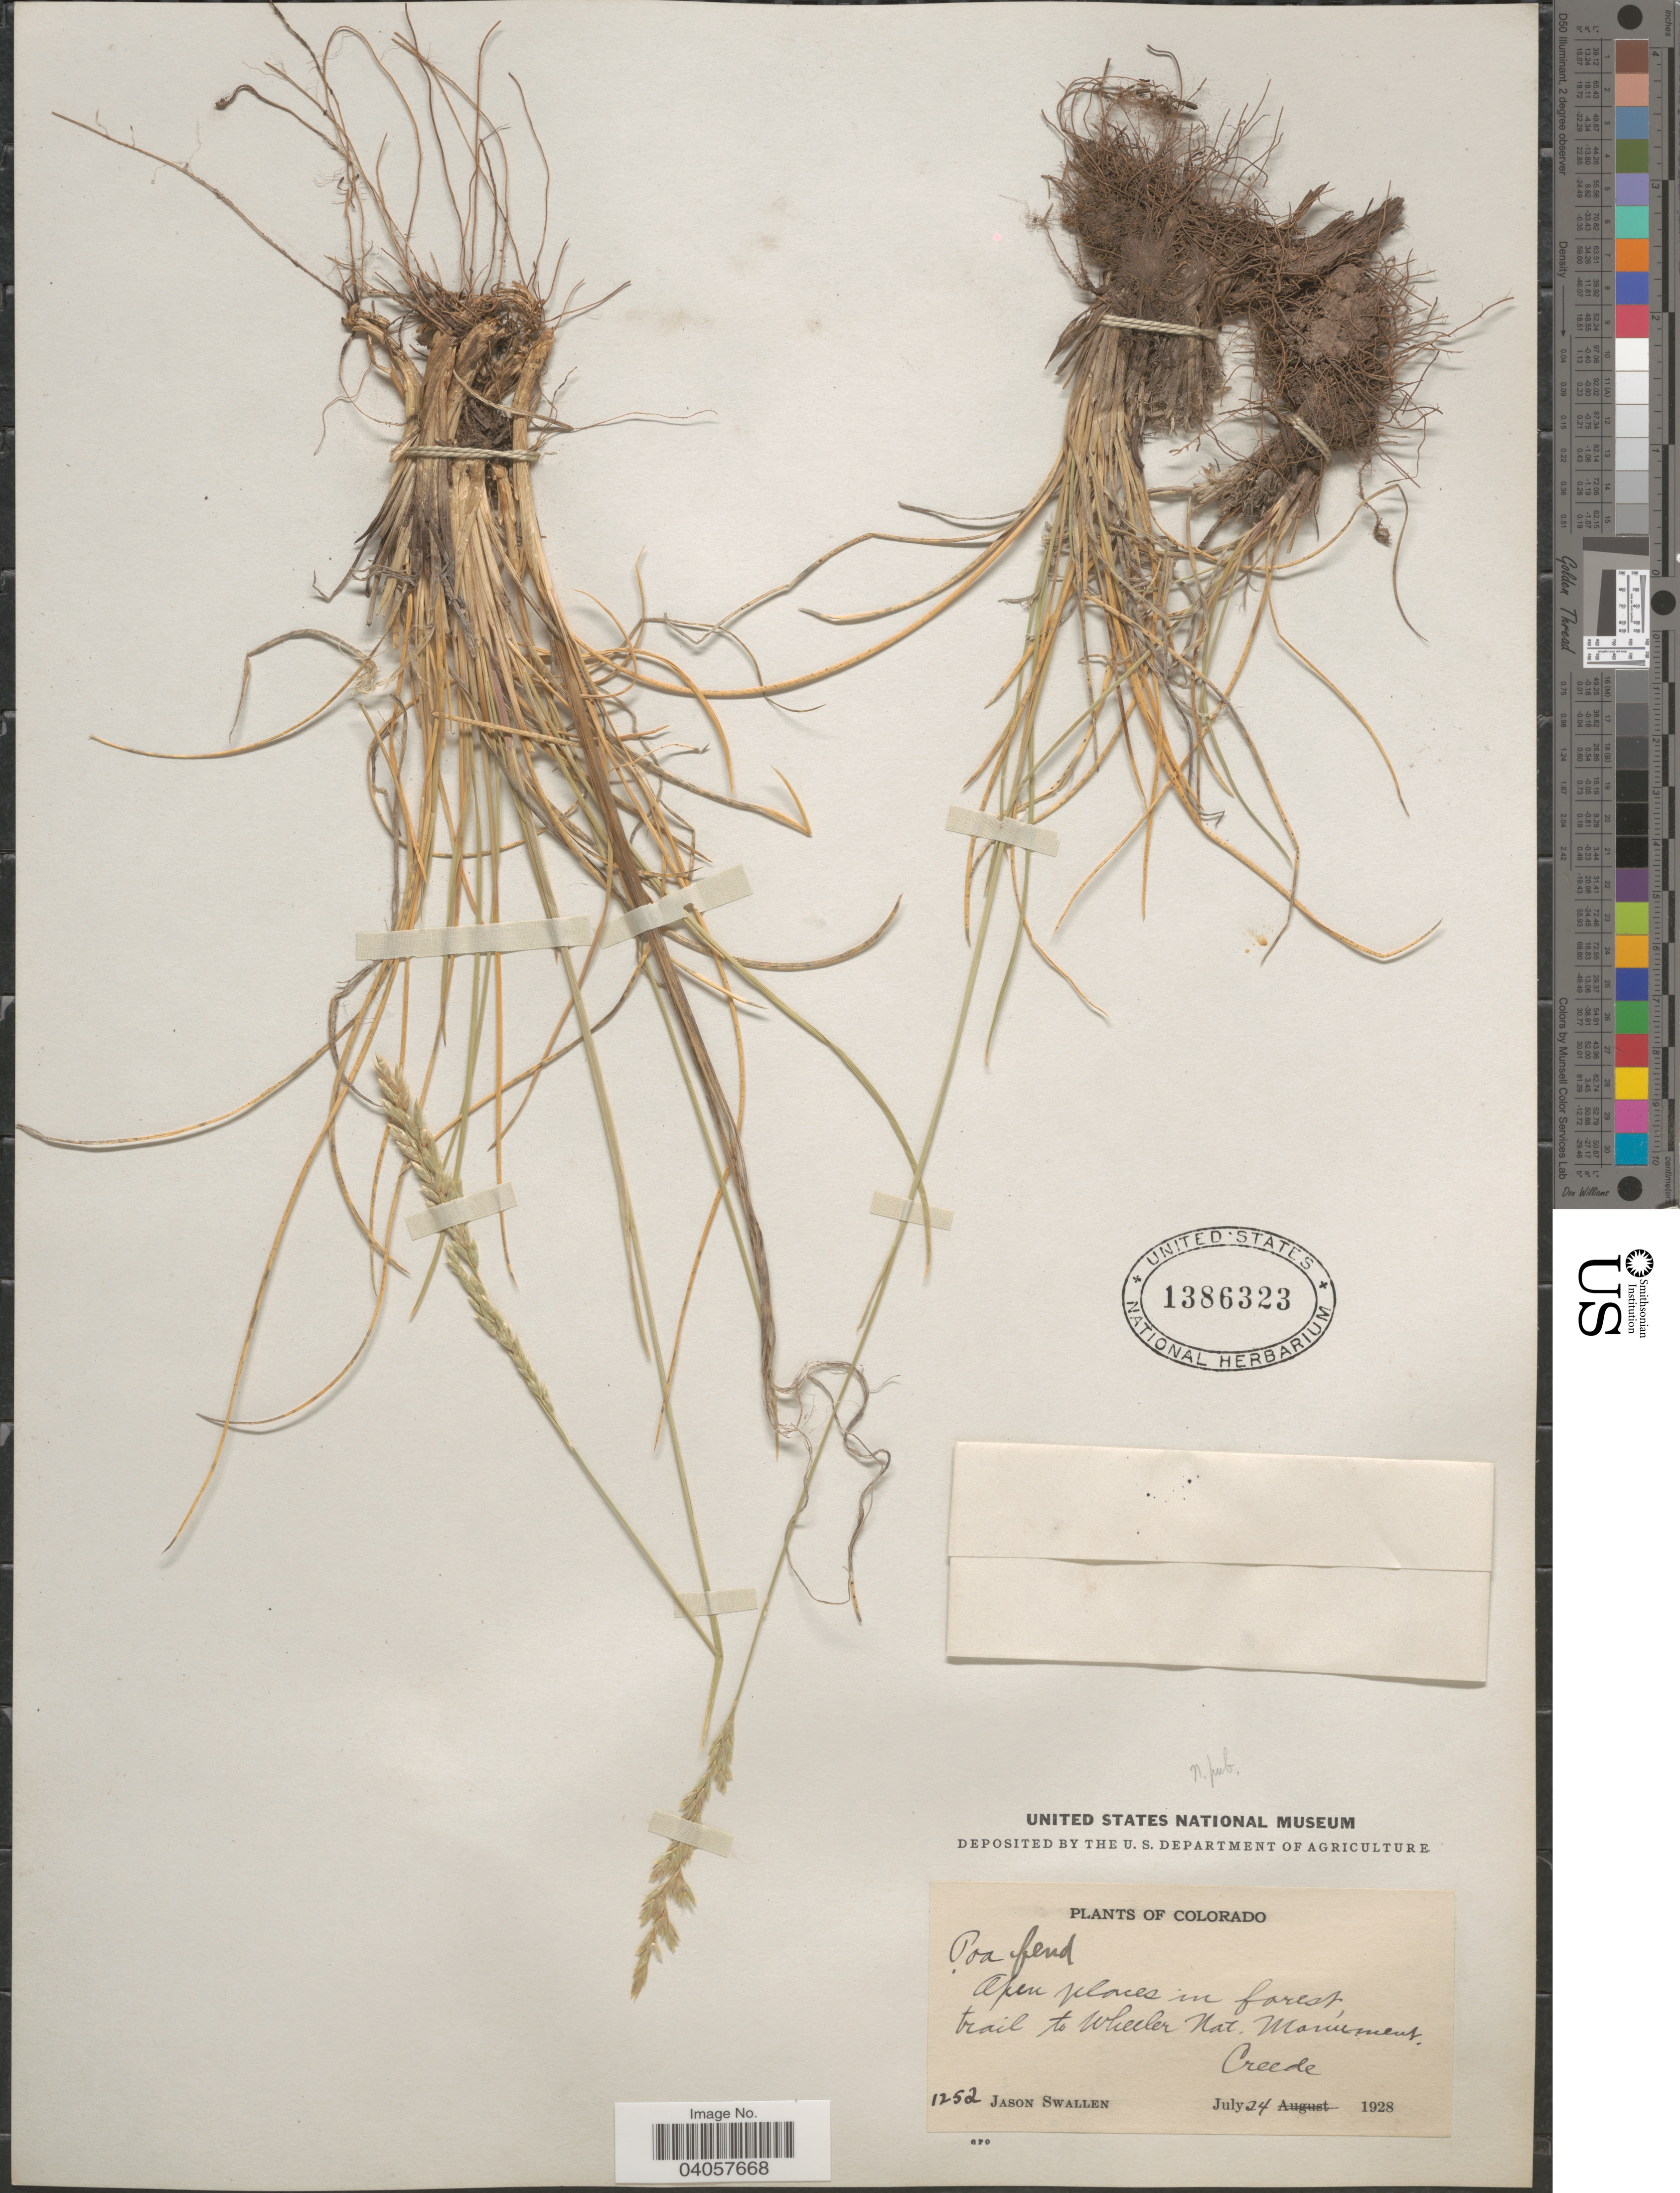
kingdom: Plantae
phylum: Tracheophyta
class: Liliopsida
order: Poales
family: Poaceae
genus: Poa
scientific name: Poa fendleriana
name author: (Steud.) Vasey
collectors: J. R. Swallen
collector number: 1252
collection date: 1928-07-24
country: United States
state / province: Colorado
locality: Trail to Wheeler Nat. Monument. Creede.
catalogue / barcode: US 1386323